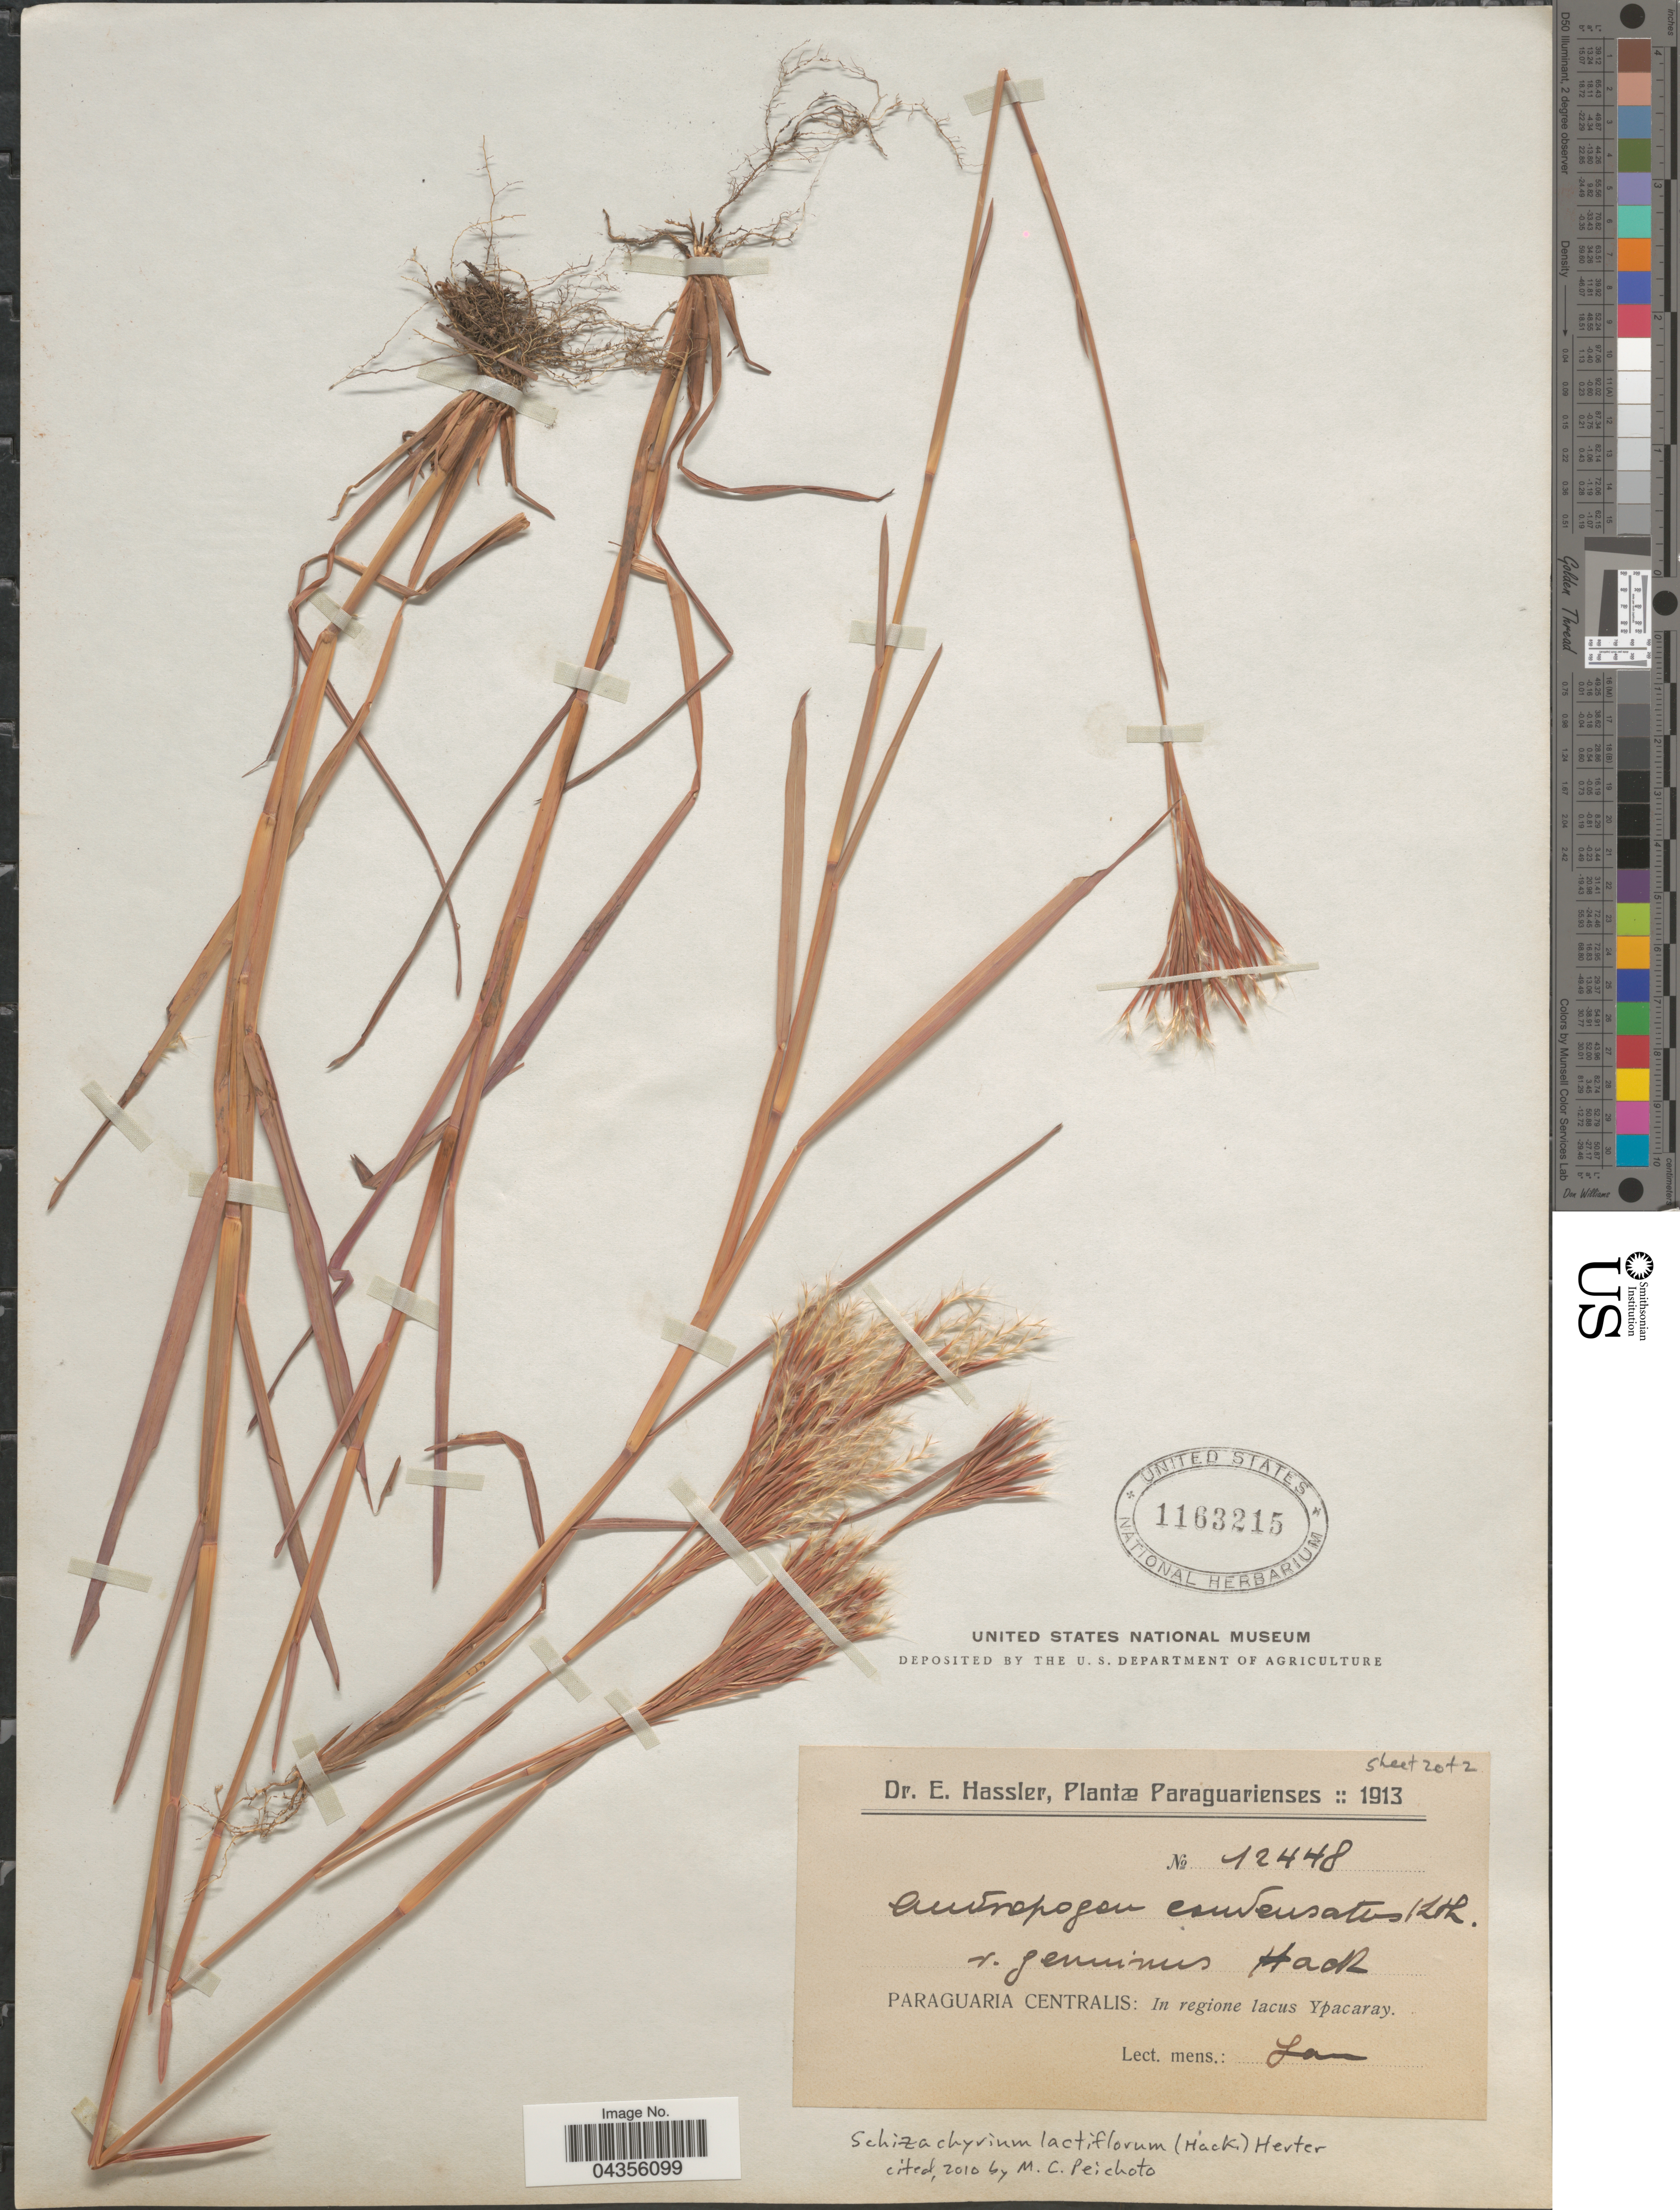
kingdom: Plantae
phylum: Tracheophyta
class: Liliopsida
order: Poales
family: Poaceae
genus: Schizachyrium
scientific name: Schizachyrium condensatum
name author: (Kunth) Nees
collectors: E. Hassler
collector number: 12448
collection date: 1913-01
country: Paraguay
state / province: Paraguari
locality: Paraguaria Centralis: In regione lacus Ypacaray.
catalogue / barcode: US 1163215